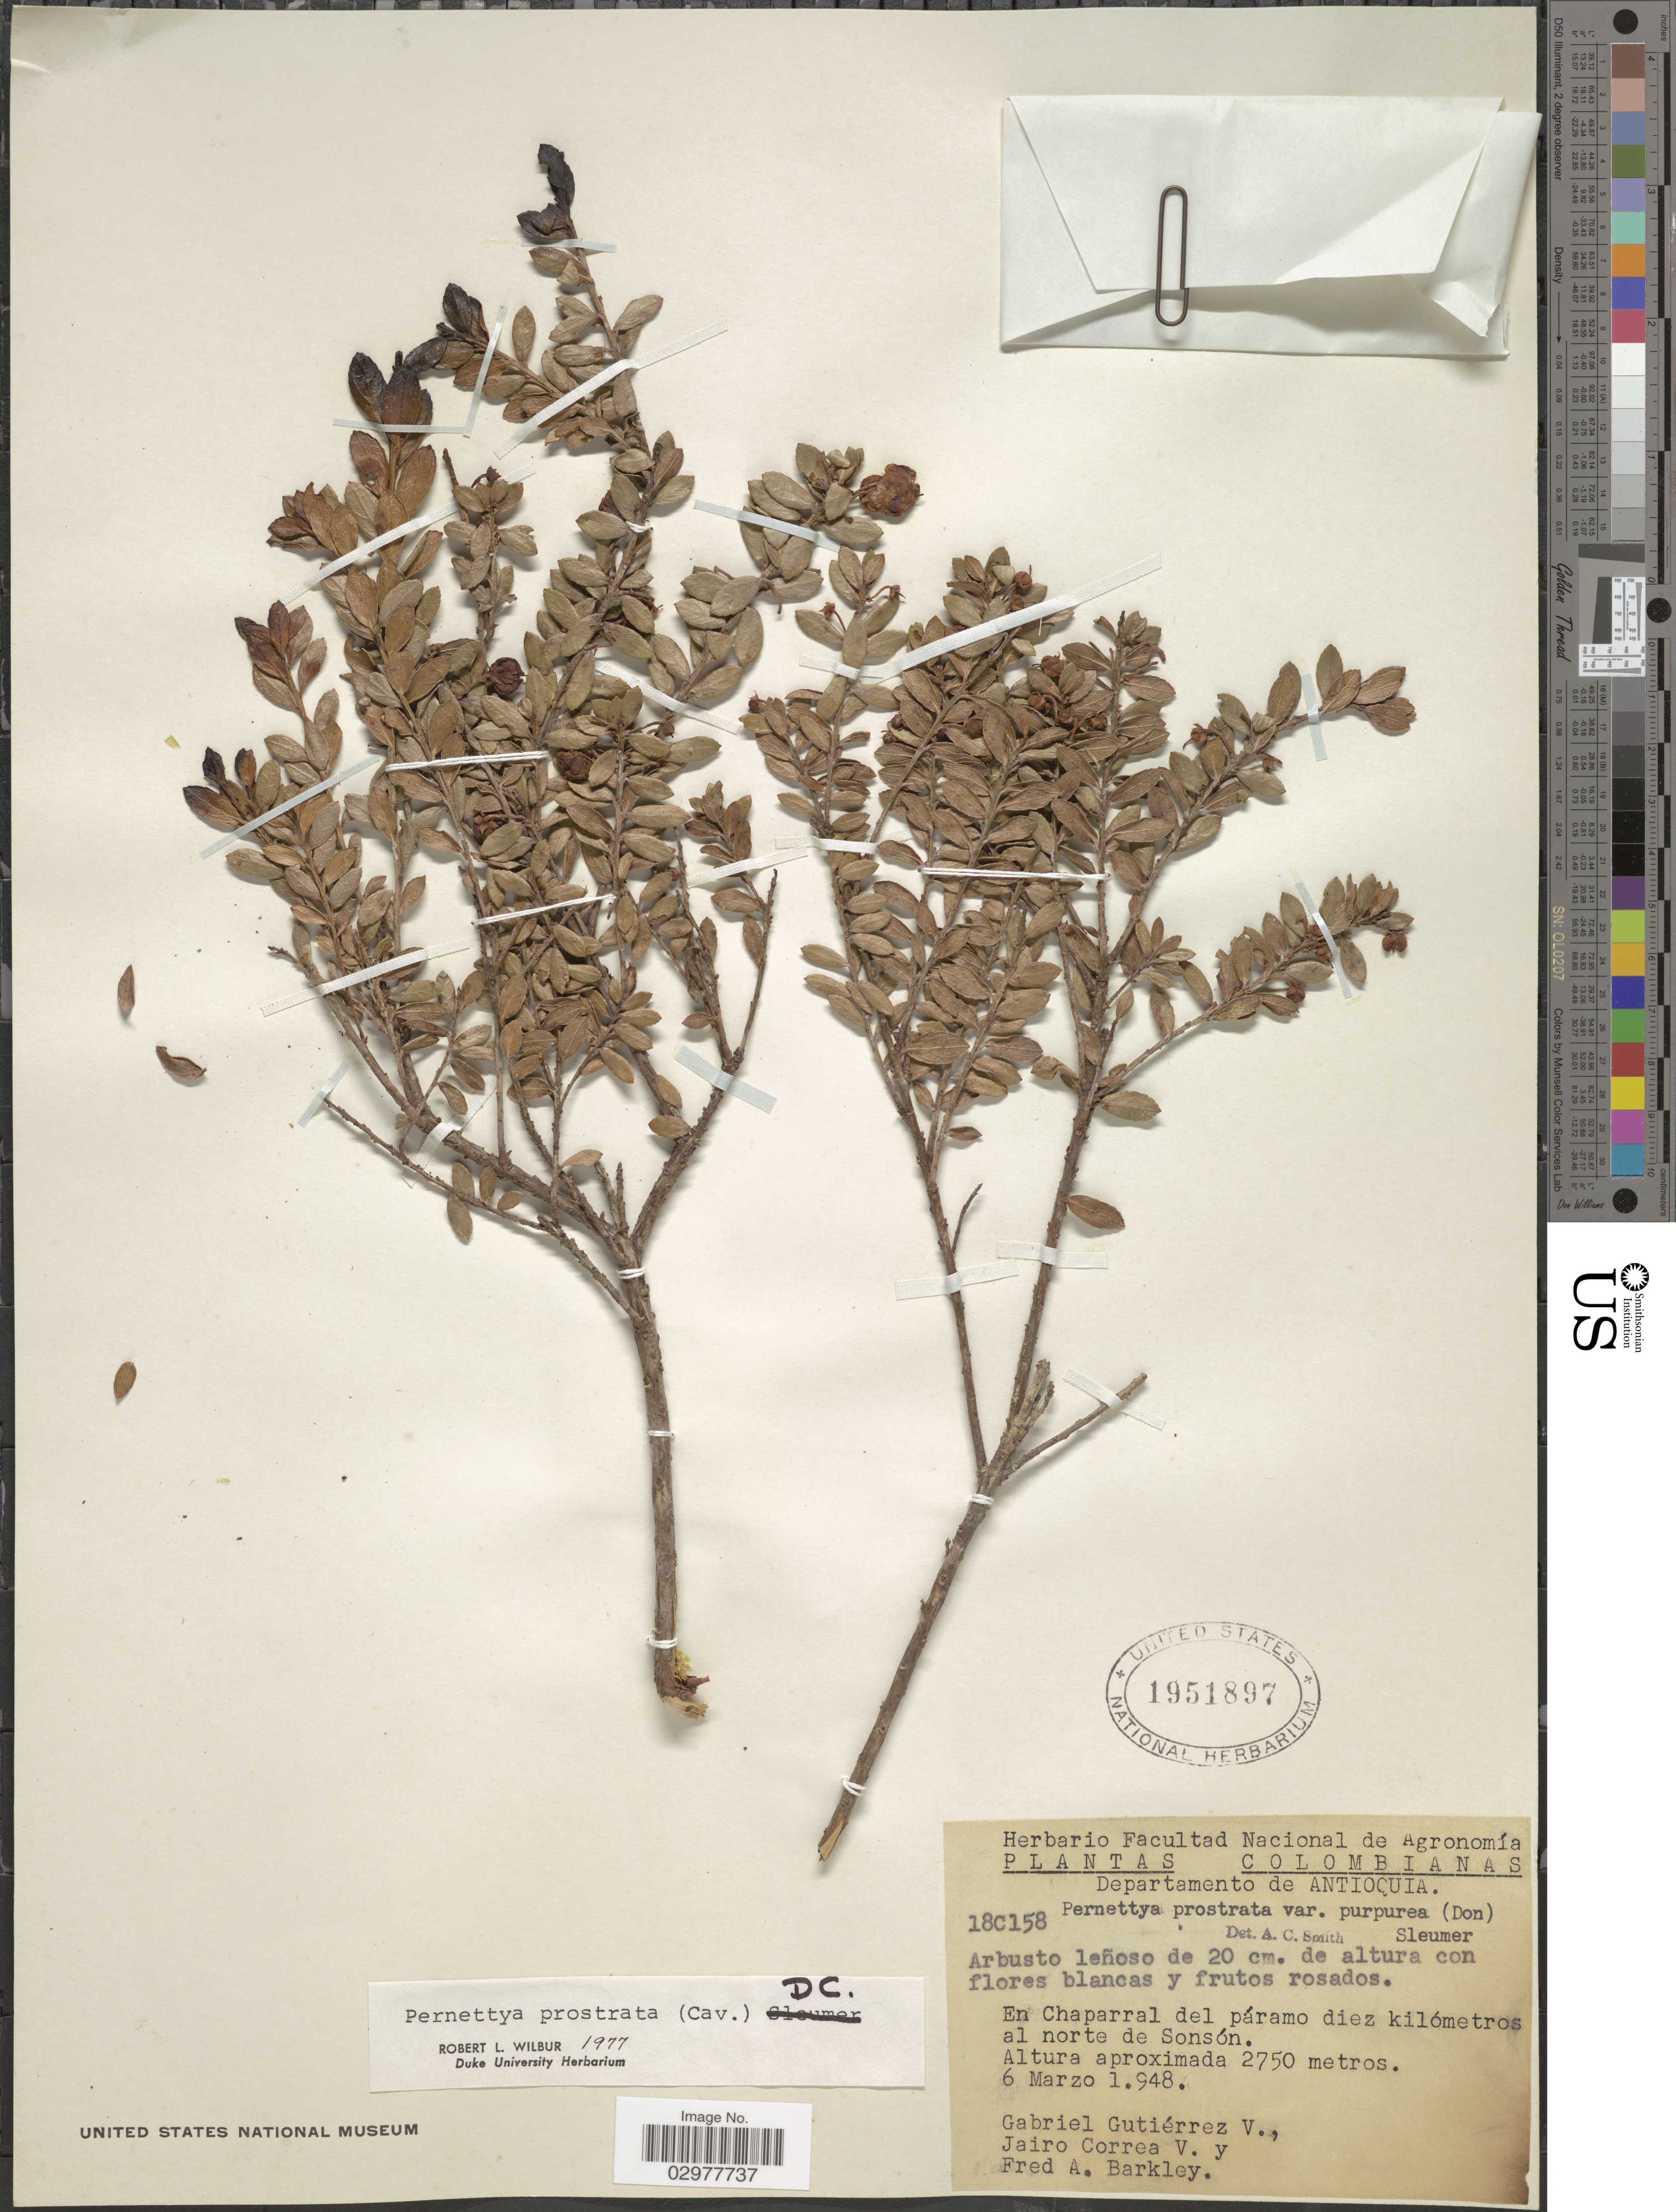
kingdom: Plantae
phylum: Tracheophyta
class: Magnoliopsida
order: Ericales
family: Ericaceae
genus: Pernettya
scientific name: Pernettya prostrata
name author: (Cav.) DC.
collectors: G. Gutiérrez V., J. Correa & F. A. Barkley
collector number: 18C158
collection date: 1948-03-06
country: Colombia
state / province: Antioquia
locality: Departamento de Antioquia, En Chaparral del páramo diez kilómetros al norte de Sonsón.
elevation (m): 2750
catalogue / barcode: US 1951897